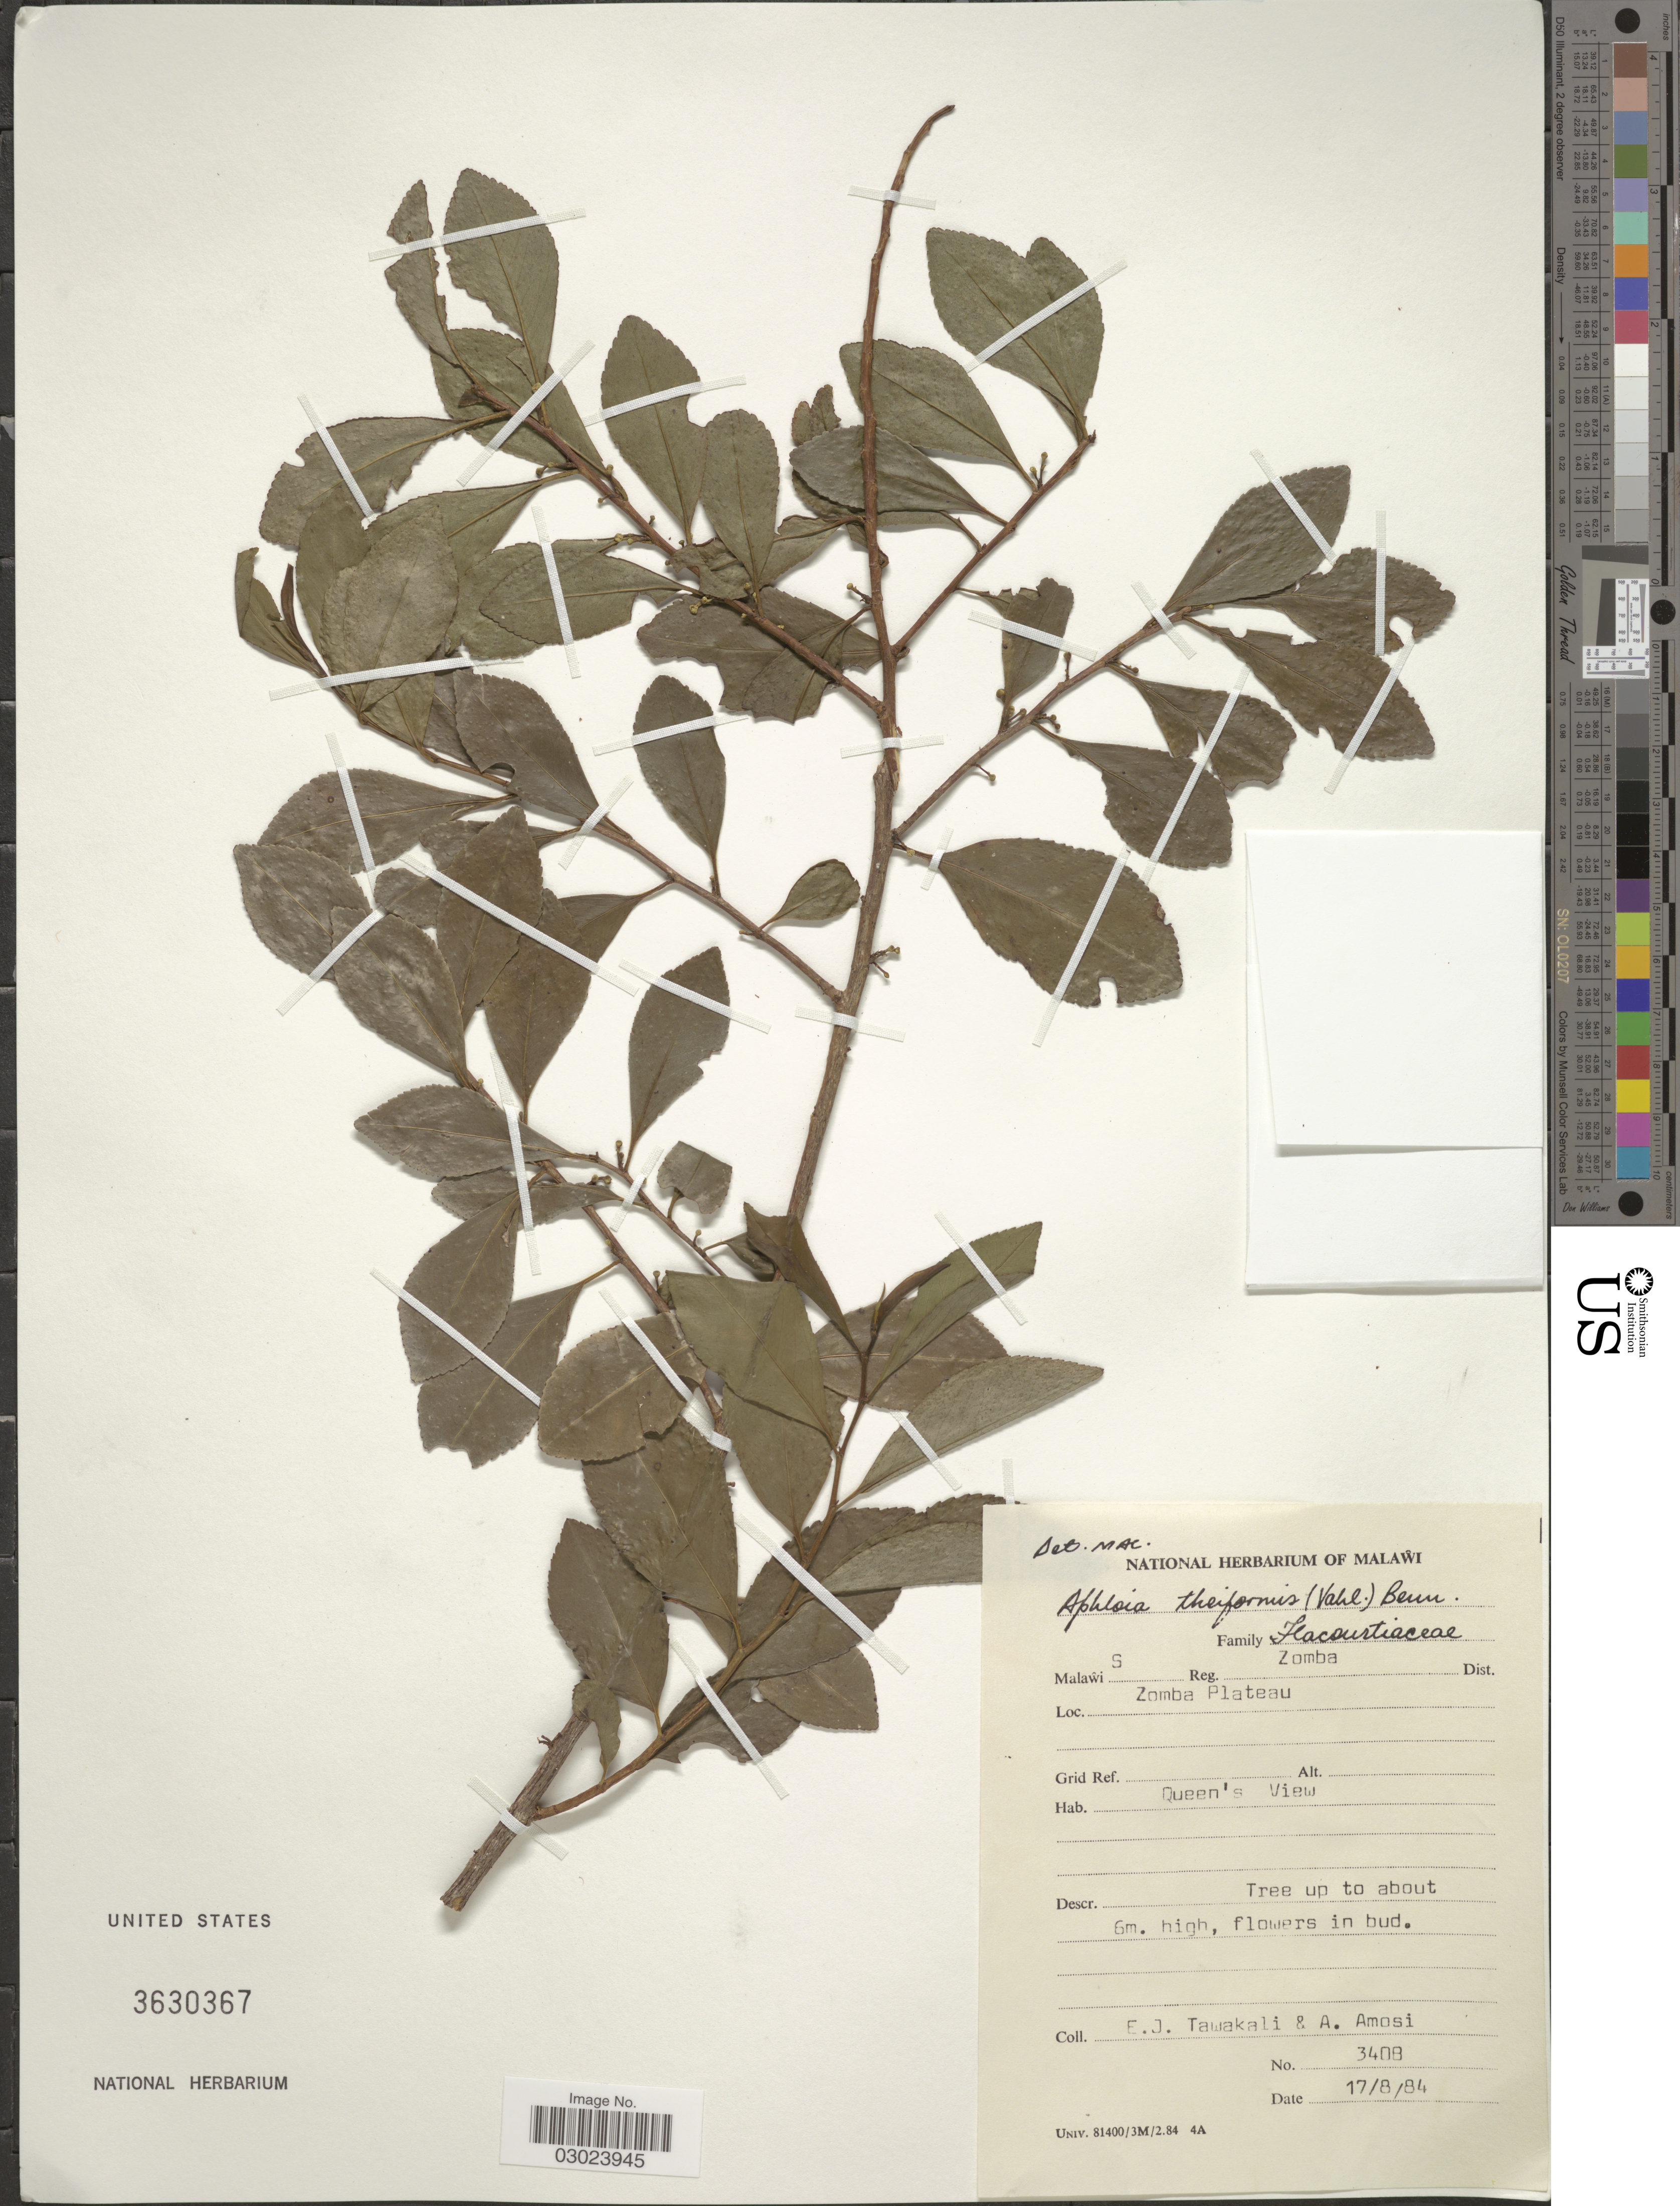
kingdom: Plantae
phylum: Tracheophyta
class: Magnoliopsida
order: Crossosomatales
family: Aphloiaceae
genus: Aphloia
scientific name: Aphloia theiformis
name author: (Vahl) Benn.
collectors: E. Tawakali & A. Amosi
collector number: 3408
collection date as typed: Transcribed d/m/y: 17/8/84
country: Malawi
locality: Malawi S Reg. Zomba Dist. Zomba Plateau. Queen's View.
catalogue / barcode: US 3630367